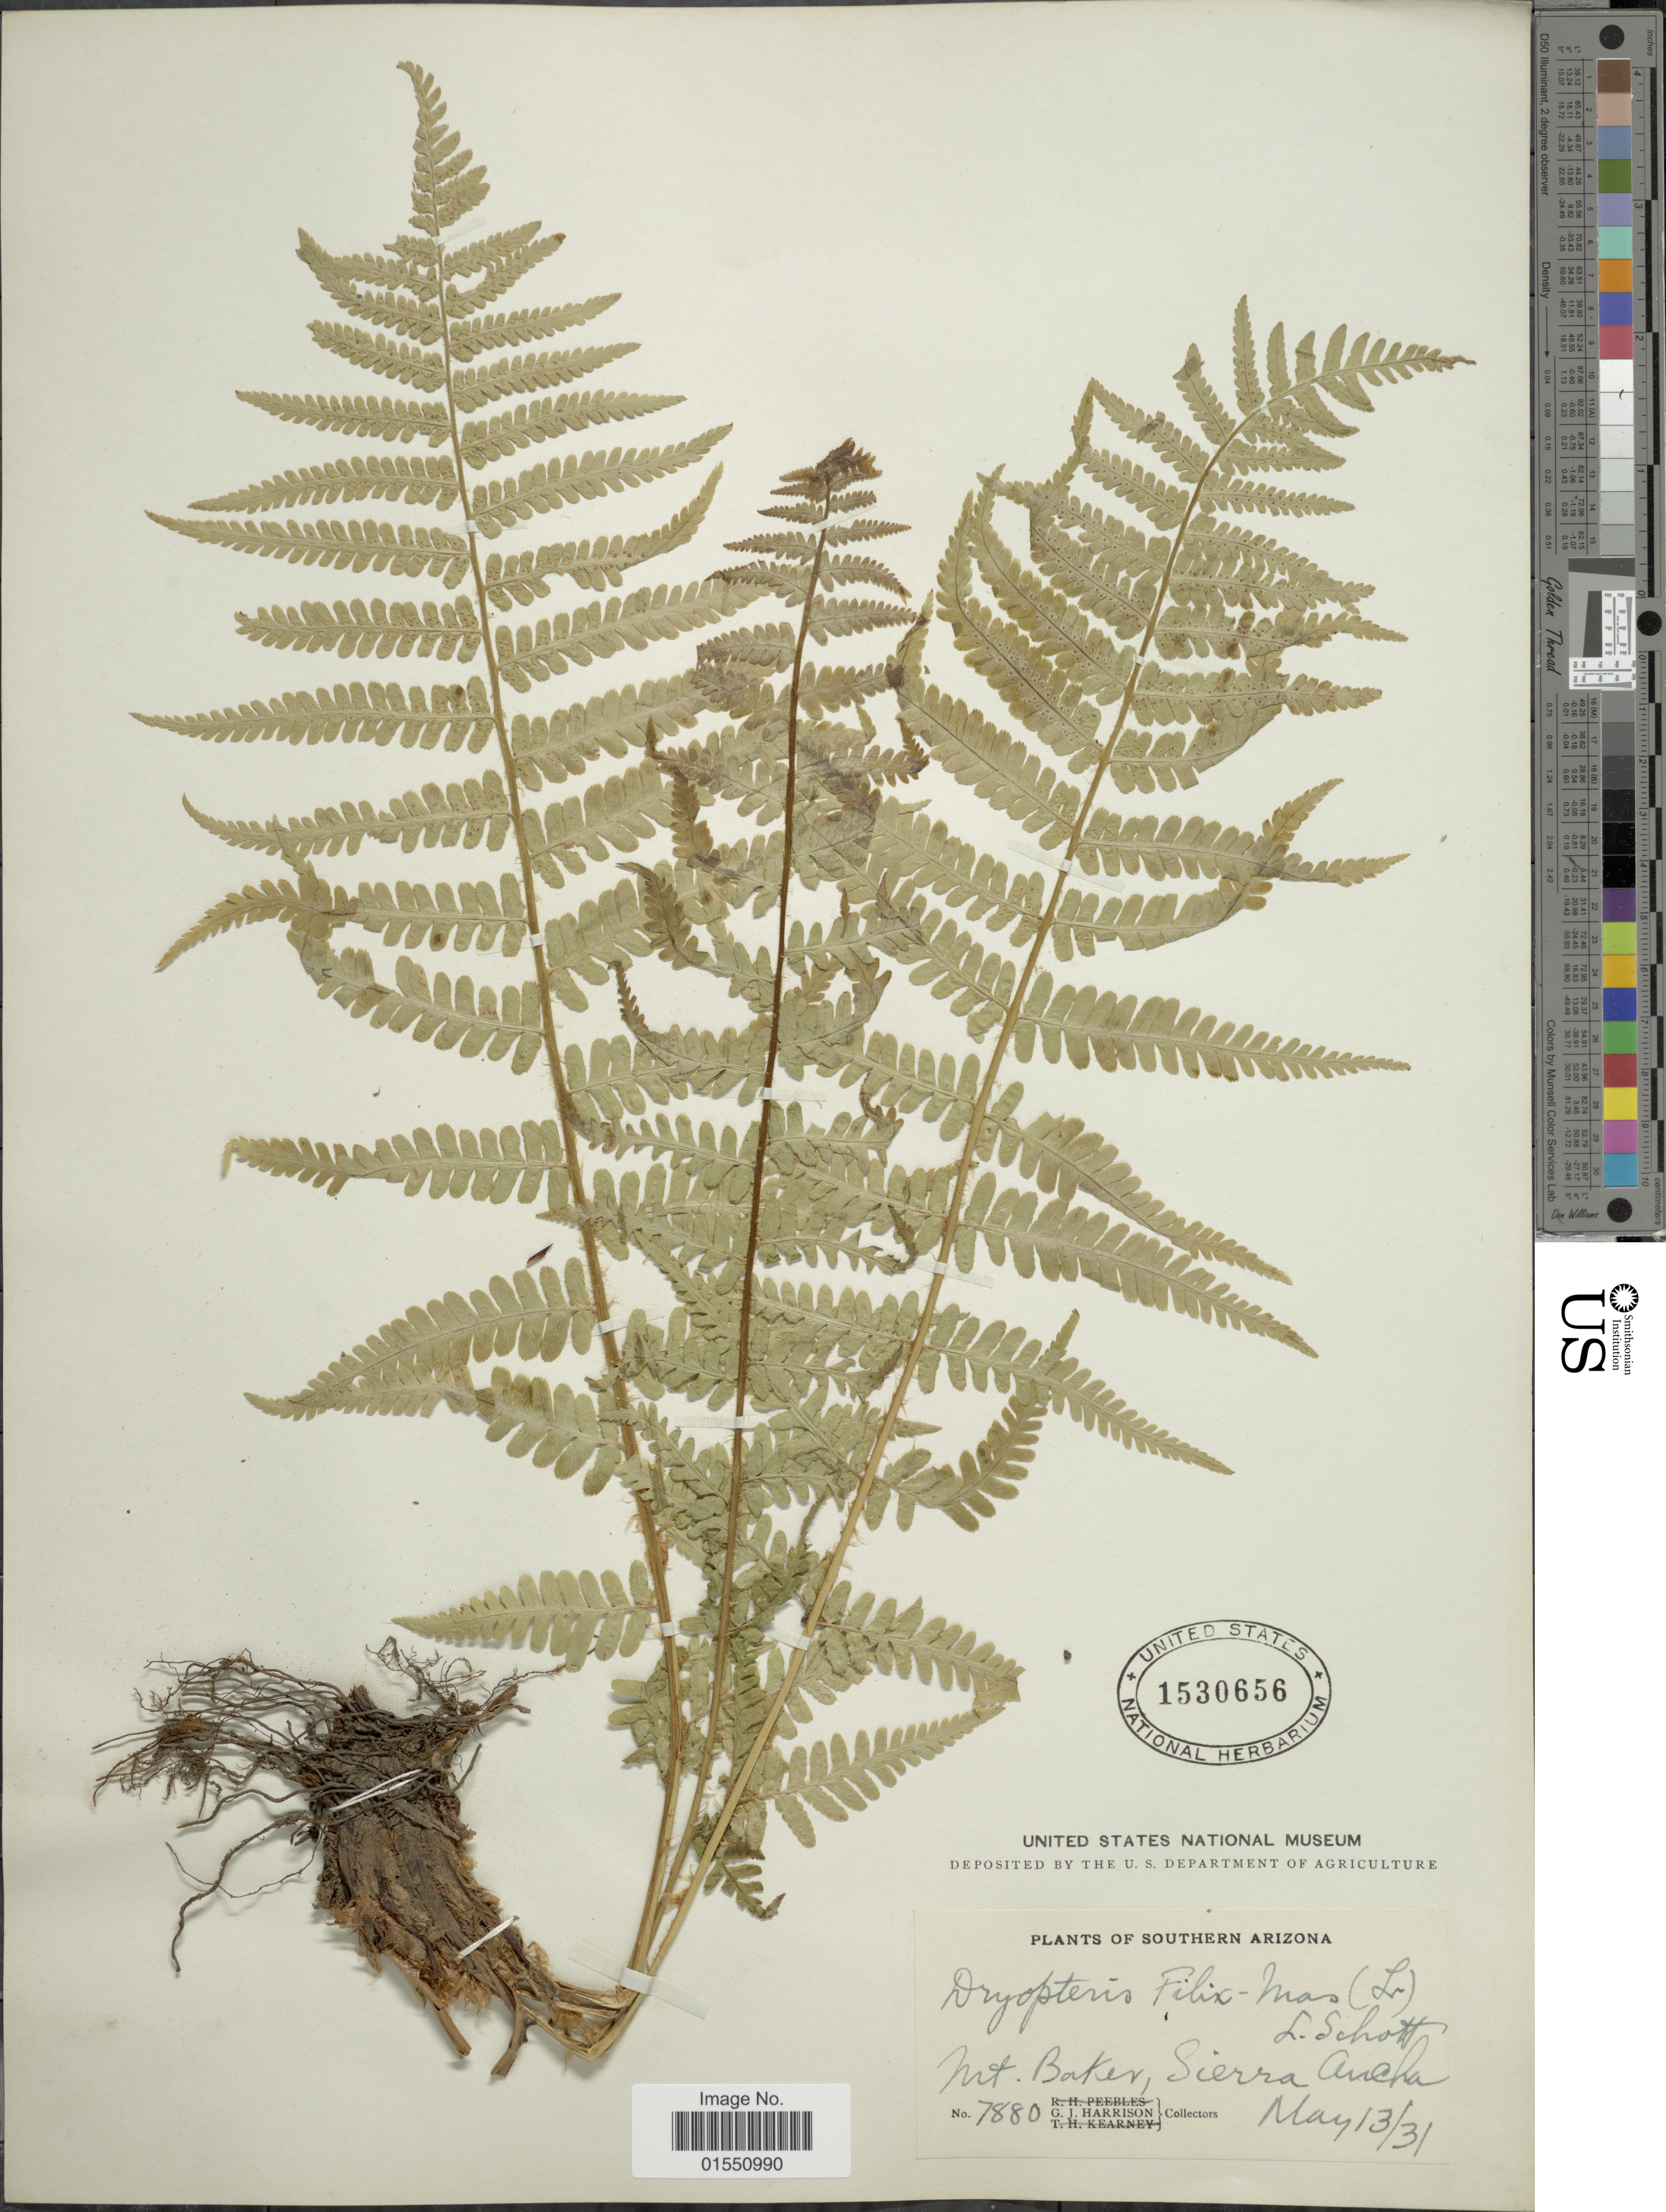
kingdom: Plantae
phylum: Tracheophyta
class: Polypodiopsida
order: Polypodiales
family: Dryopteridaceae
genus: Dryopteris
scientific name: Dryopteris filix-mas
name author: (L.) Schott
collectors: G. J. Harrison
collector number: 7880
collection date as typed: Transcribed d/m/y: 13/5/31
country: United States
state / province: Arizona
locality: Southern Arizona. Mt. Baker, Sierra Ancha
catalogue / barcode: US 1530656